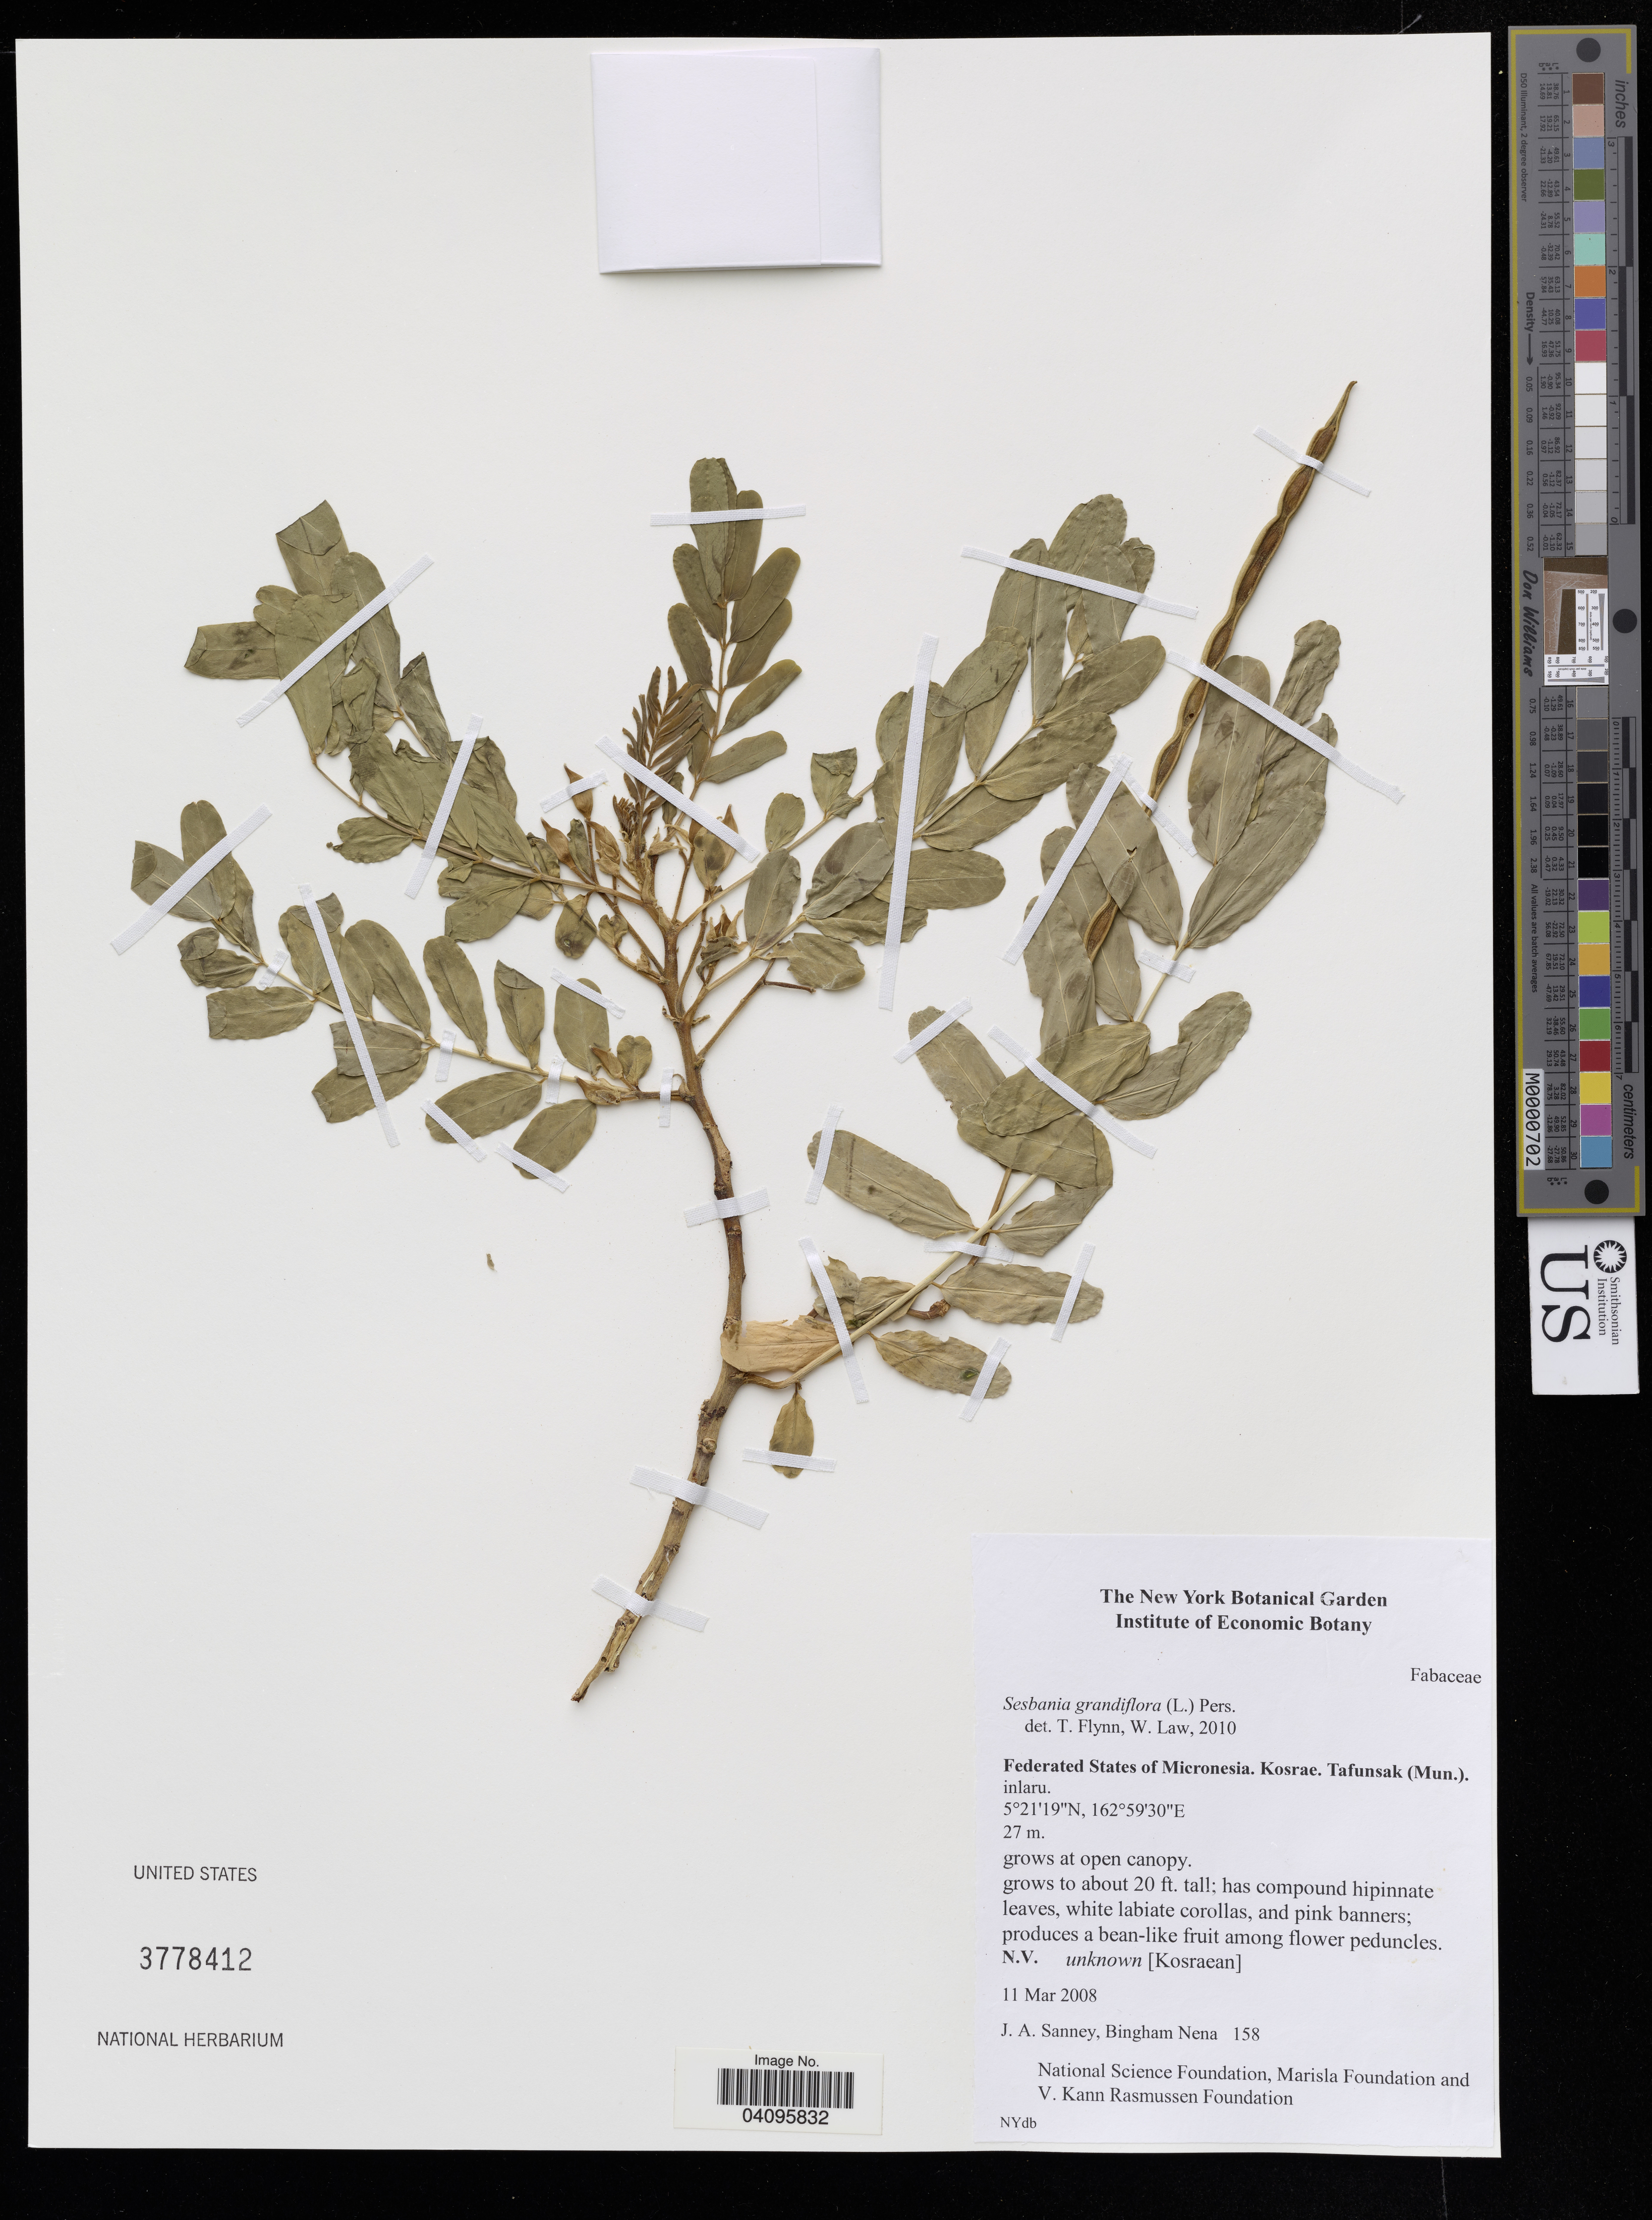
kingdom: Plantae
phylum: Tracheophyta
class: Magnoliopsida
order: Fabales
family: Fabaceae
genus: Sesbania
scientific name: Sesbania greenwayi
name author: J.B. Gillett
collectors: J. Sanney & B. Nena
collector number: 158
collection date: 2008-03-11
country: Micronesia, Federated States of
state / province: Kosrae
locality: Federated States of Micronesia. Kosrae. Tafunsak (Mun.).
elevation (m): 27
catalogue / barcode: US 3778412